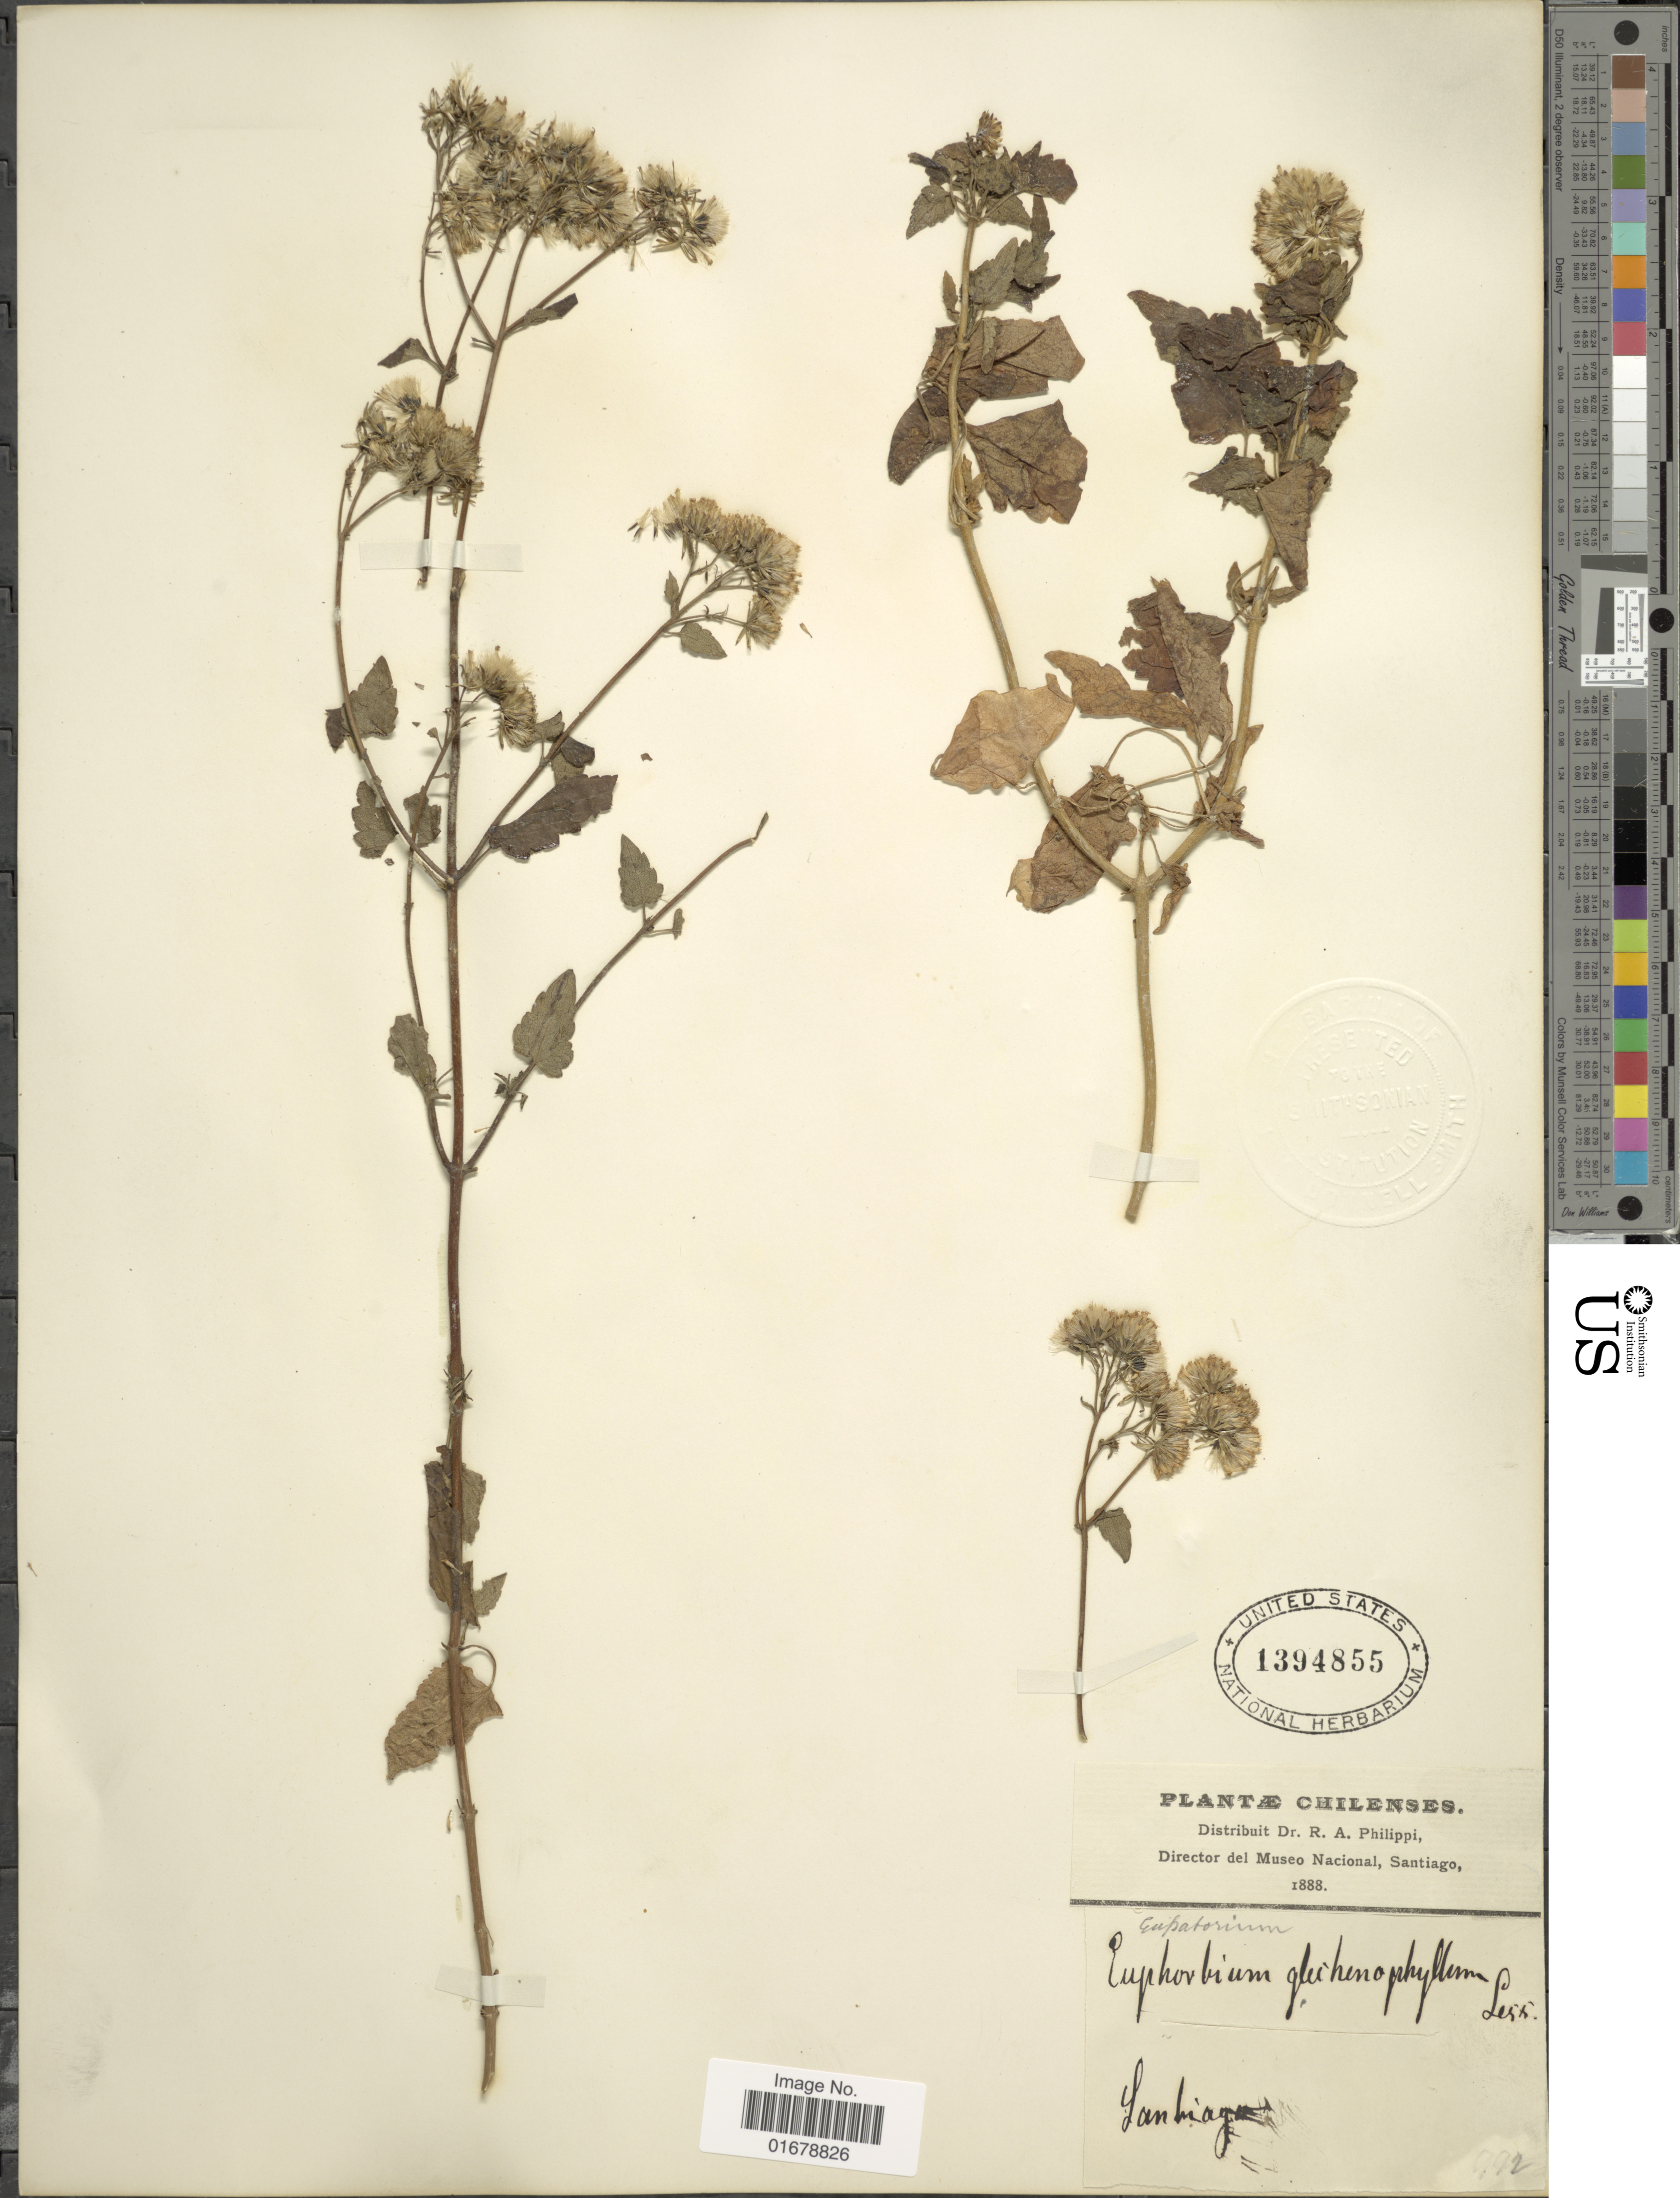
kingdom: Plantae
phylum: Tracheophyta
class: Magnoliopsida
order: Asterales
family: Asteraceae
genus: Ageratina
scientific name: Ageratina glechonophylla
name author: (Less.) R.M. King & H. Rob.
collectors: R. A. Philippi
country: Chile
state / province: Región Metropolitana (RM)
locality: Santiago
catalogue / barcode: US 1394855